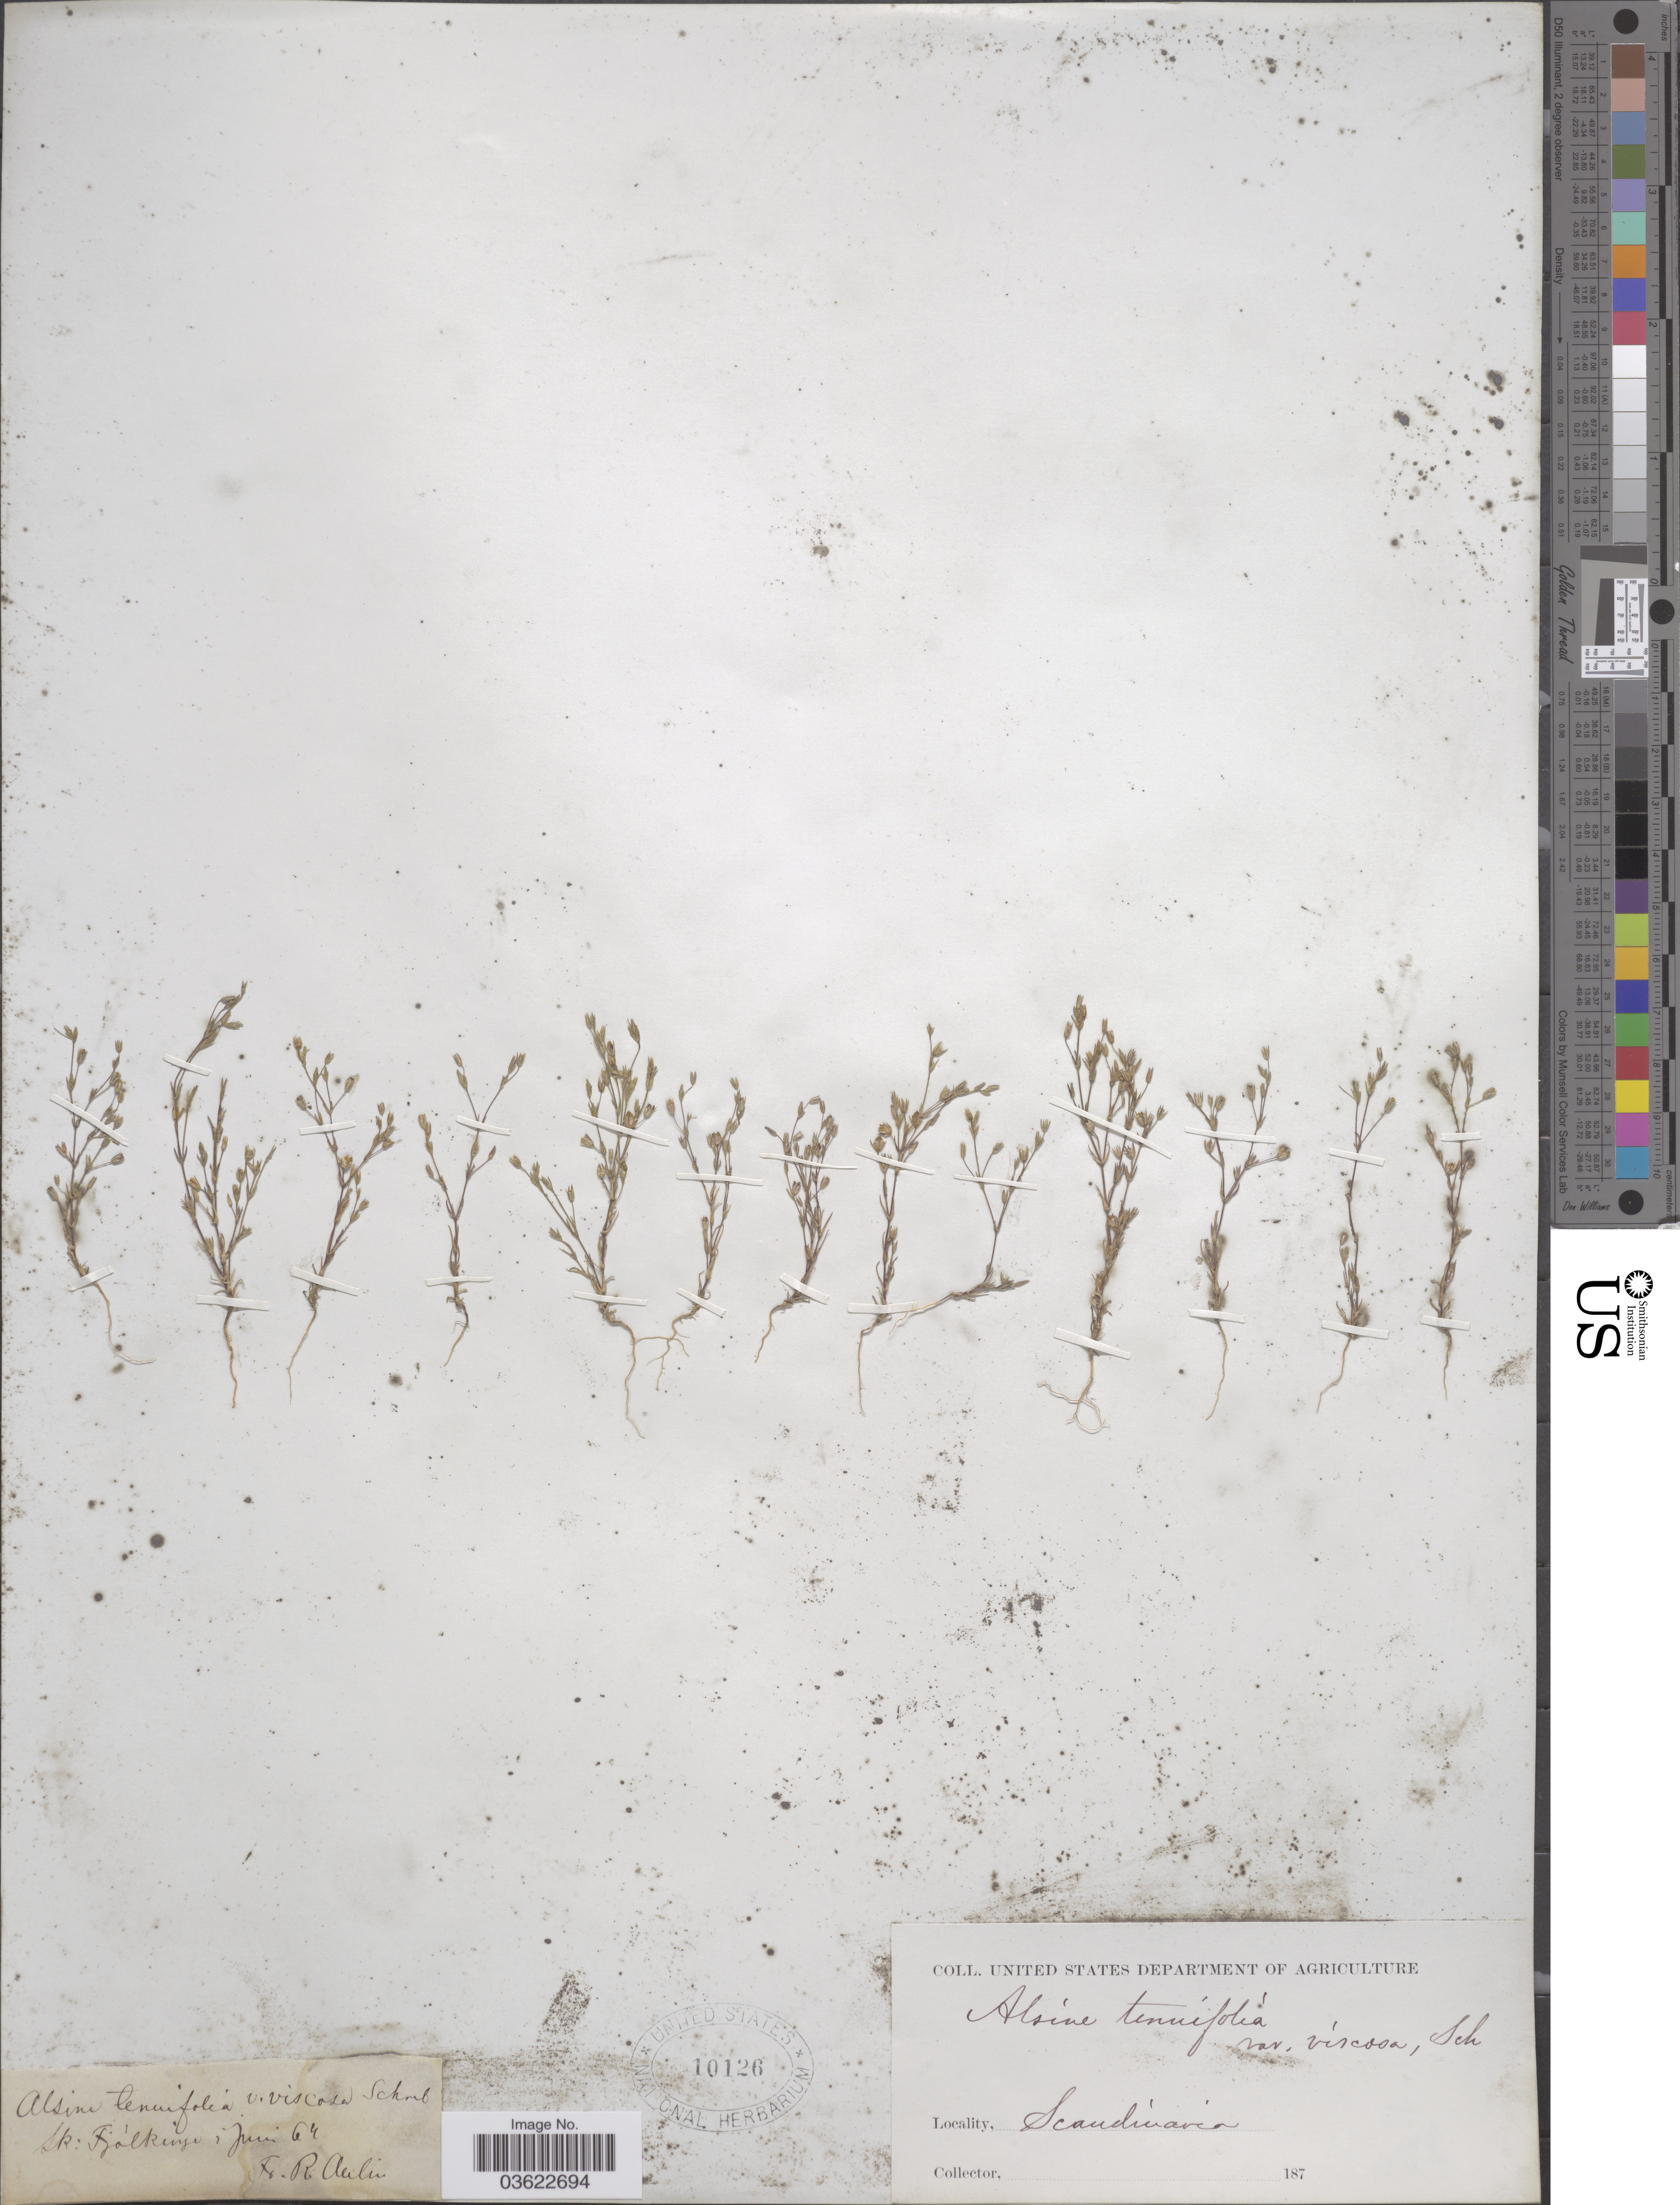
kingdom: Plantae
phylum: Tracheophyta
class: Magnoliopsida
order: Caryophyllales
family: Caryophyllaceae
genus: Arenaria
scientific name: Arenaria tenuifolia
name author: L.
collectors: R. Aulin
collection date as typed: Transcribed d/m/y: /6/64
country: Sweden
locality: Scandinavica. Sk: Fjalkinge.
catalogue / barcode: US 10126